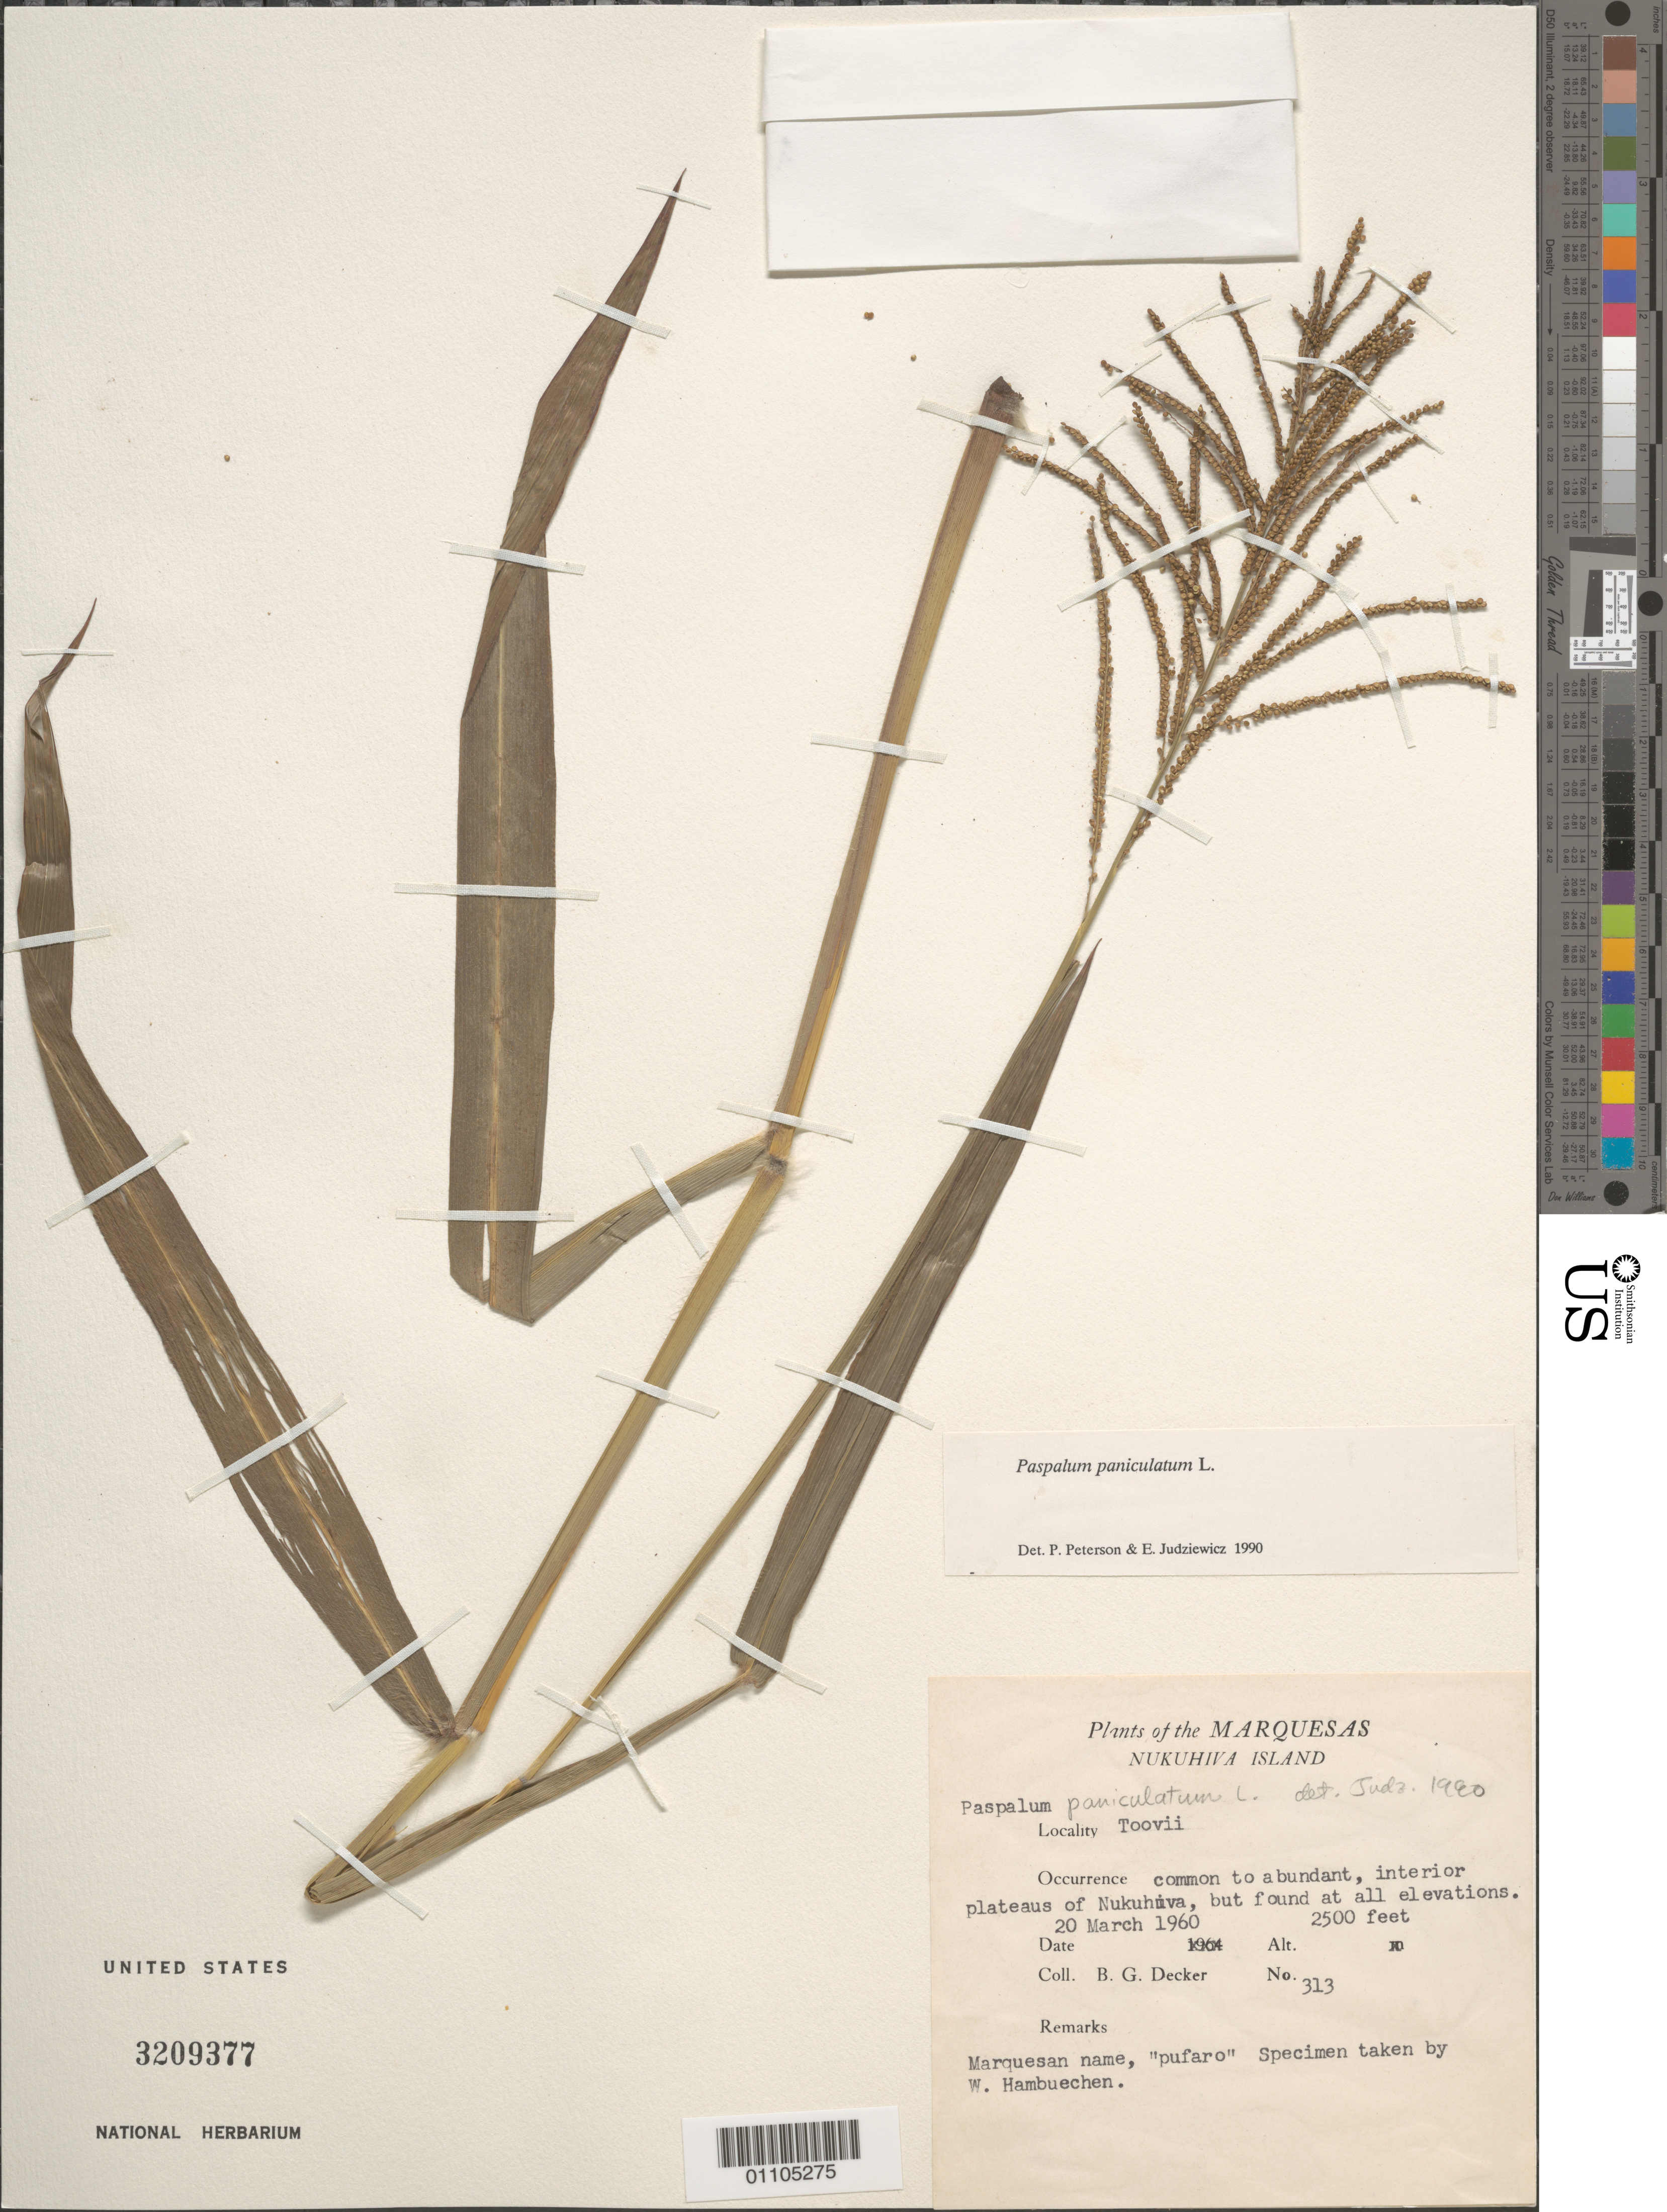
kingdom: Plantae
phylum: Tracheophyta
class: Liliopsida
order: Poales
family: Poaceae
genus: Paspalum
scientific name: Paspalum paniculatum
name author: L.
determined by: Peterson, P. M.; Judziewicz, E. J.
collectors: B. G. Decker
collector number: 313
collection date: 1960-03-20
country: French Polynesia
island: Nuku Hiva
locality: Toovii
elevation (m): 762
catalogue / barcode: US 3209377